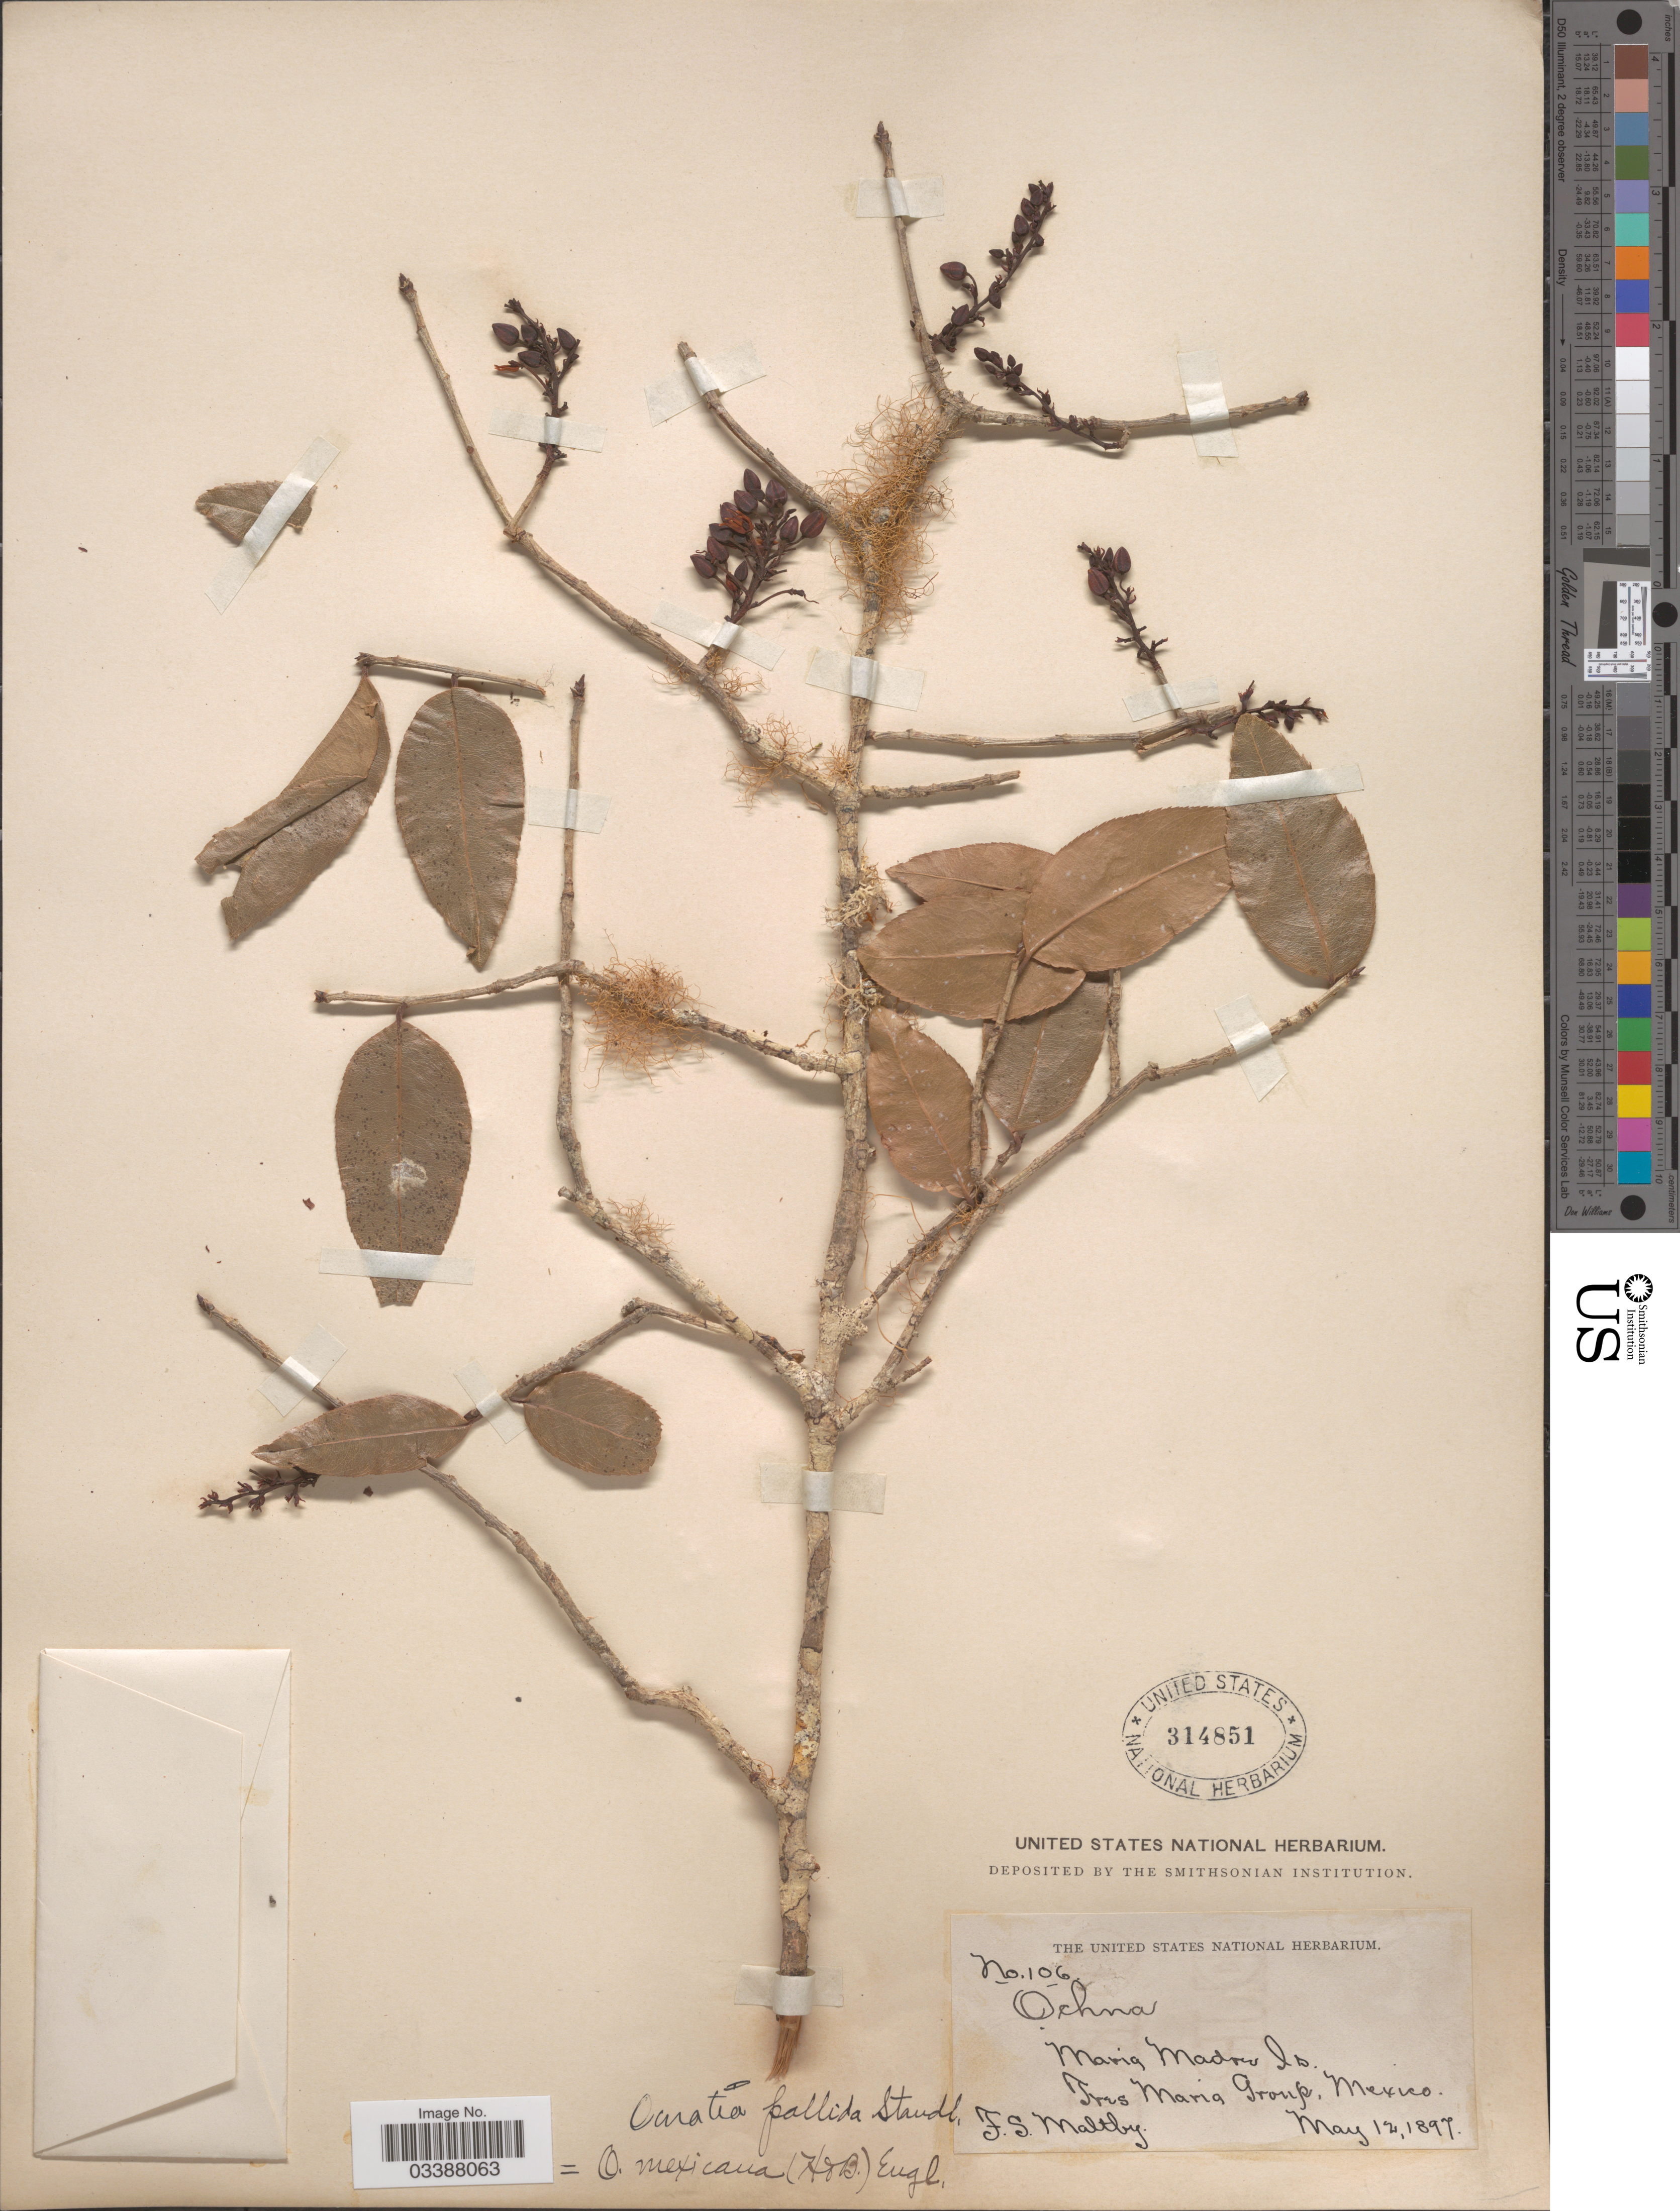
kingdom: Plantae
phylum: Tracheophyta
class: Magnoliopsida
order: Malpighiales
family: Ochnaceae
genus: Ouratea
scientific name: Ouratea mexicana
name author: (Humb.) Engl.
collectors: F. S. Maltby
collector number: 106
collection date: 1897-05-12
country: Mexico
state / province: Nayarit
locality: Maria Madre Is. Tres Maria Group.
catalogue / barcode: US 314851